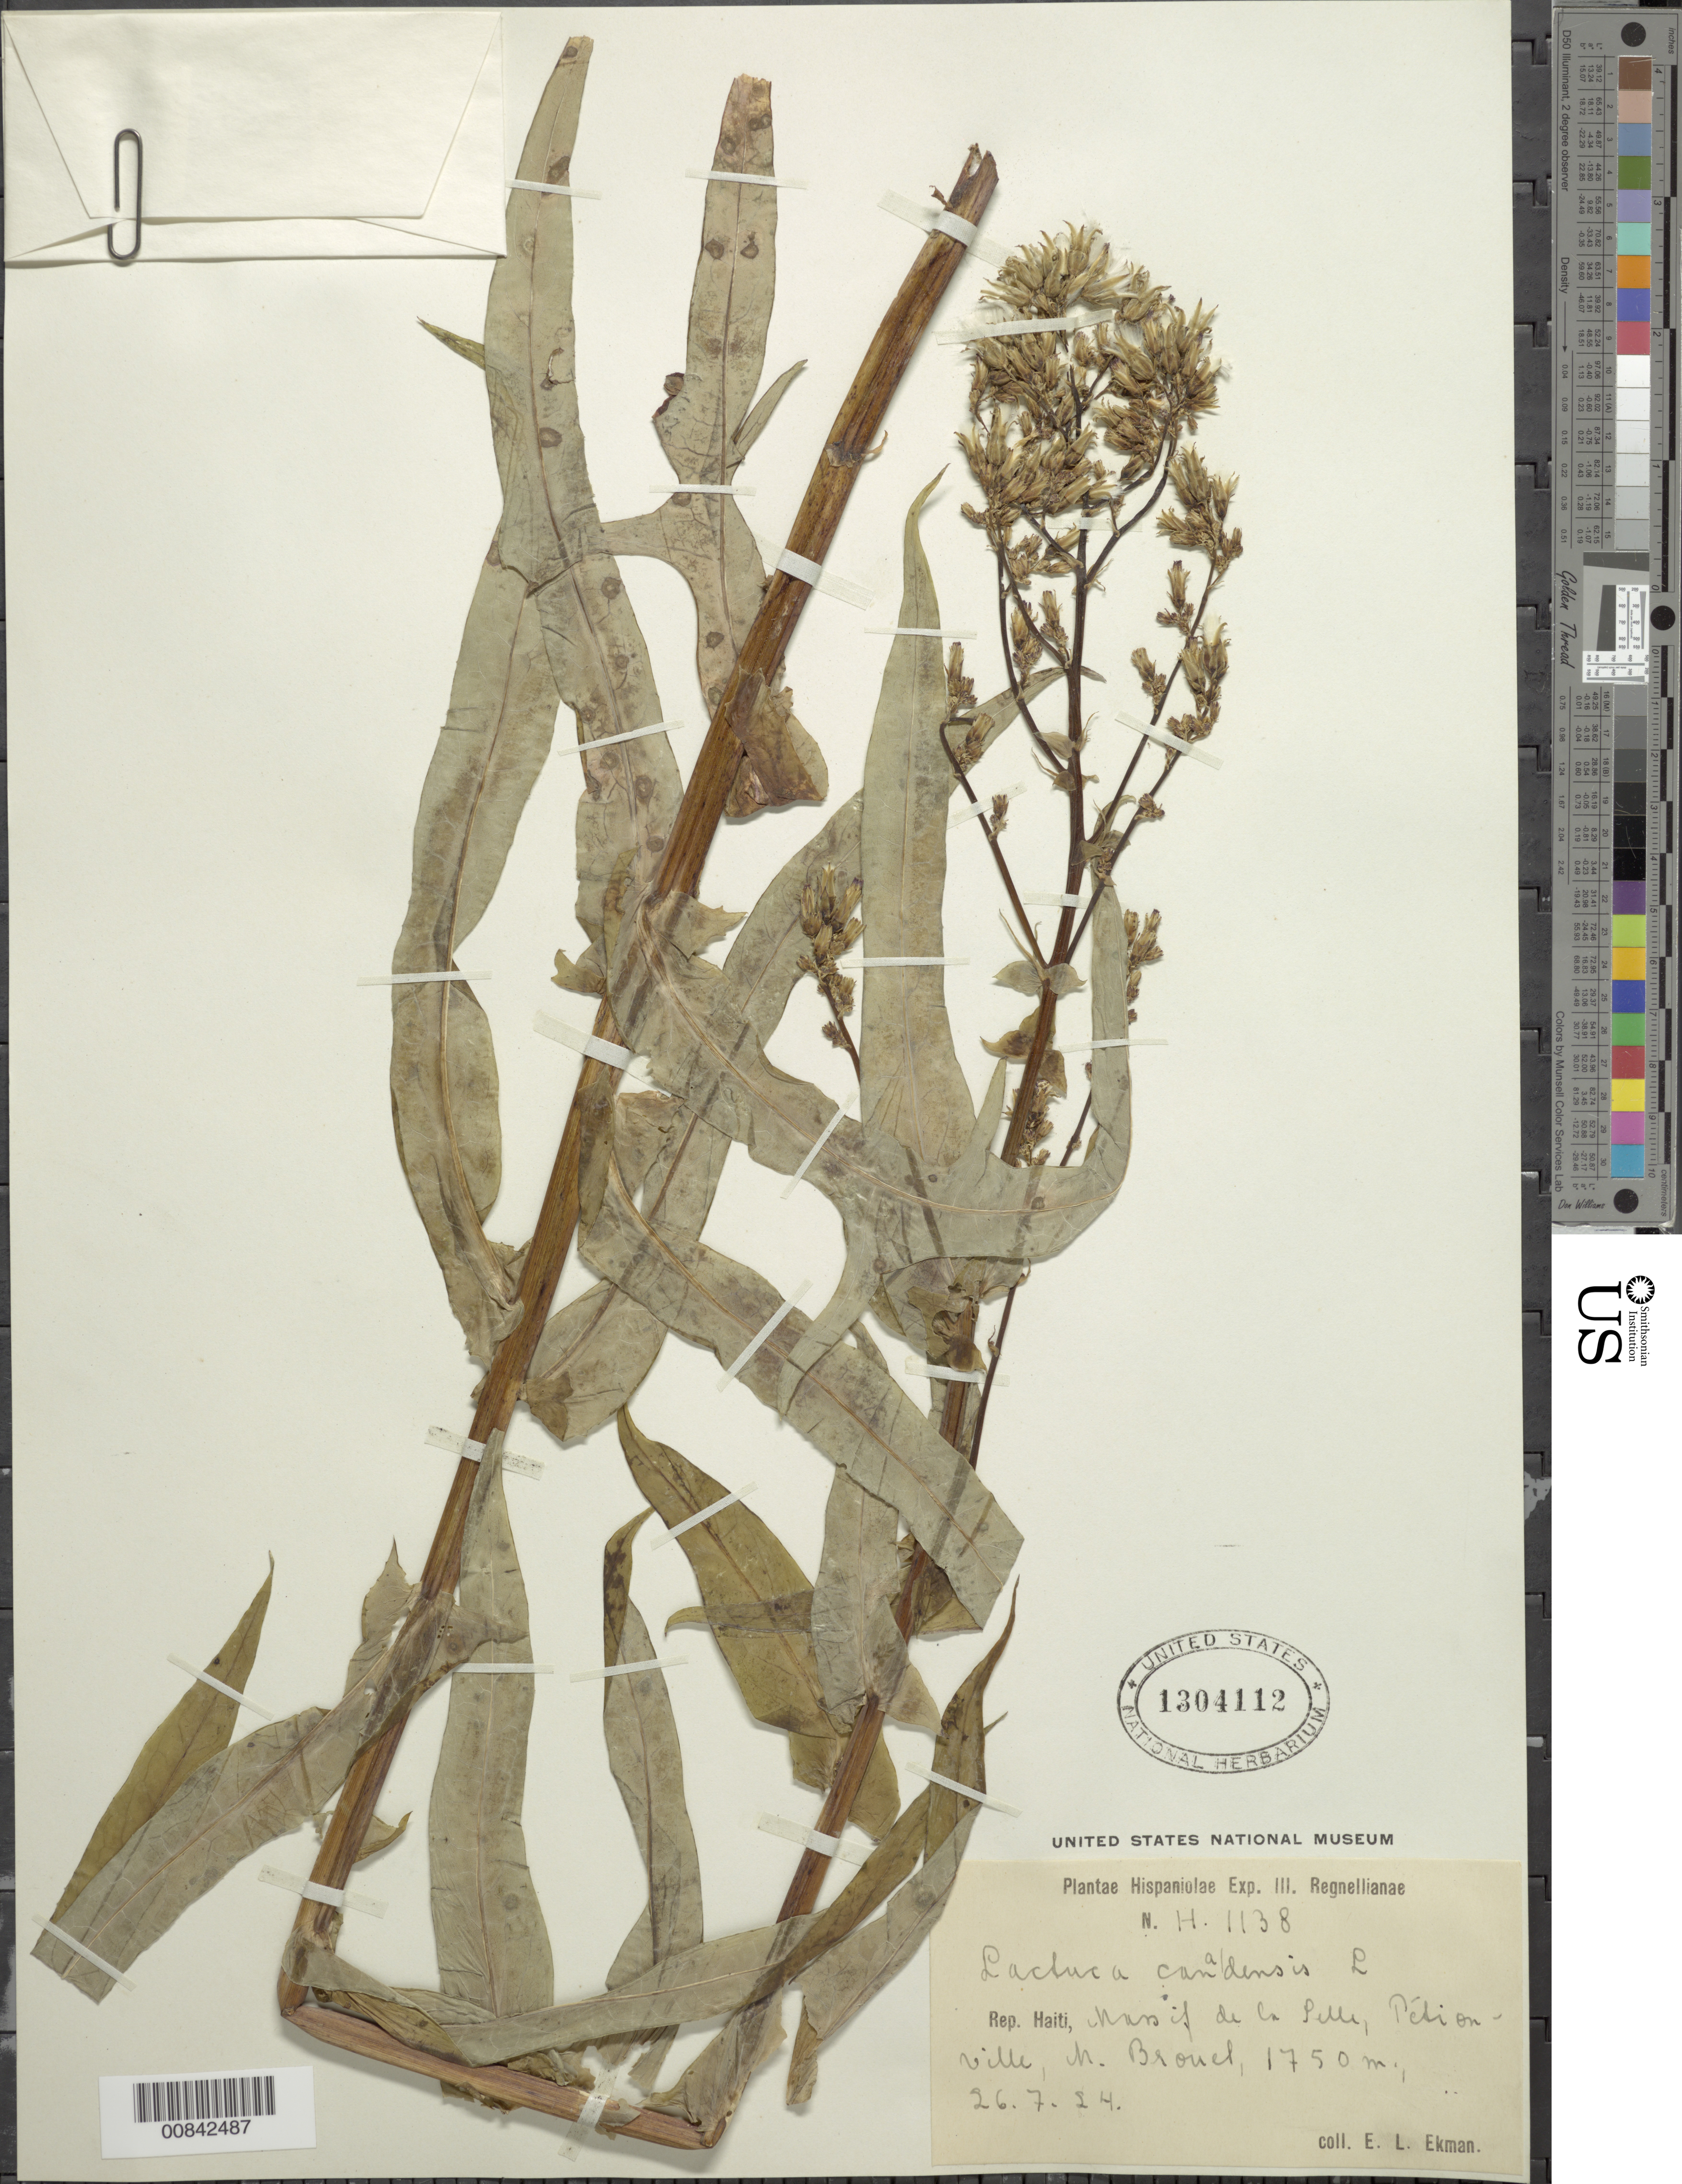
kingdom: Plantae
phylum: Tracheophyta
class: Magnoliopsida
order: Asterales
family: Asteraceae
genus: Lactuca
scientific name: Lactuca canadensis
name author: L.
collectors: E. L. Ekman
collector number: H 1138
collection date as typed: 26 Jul 1924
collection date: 1924-07-26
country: Haiti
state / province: Ouest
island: Hispaniola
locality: Massif de la Selle, Pétionville, M. Brouet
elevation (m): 1750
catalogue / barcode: US 1304112